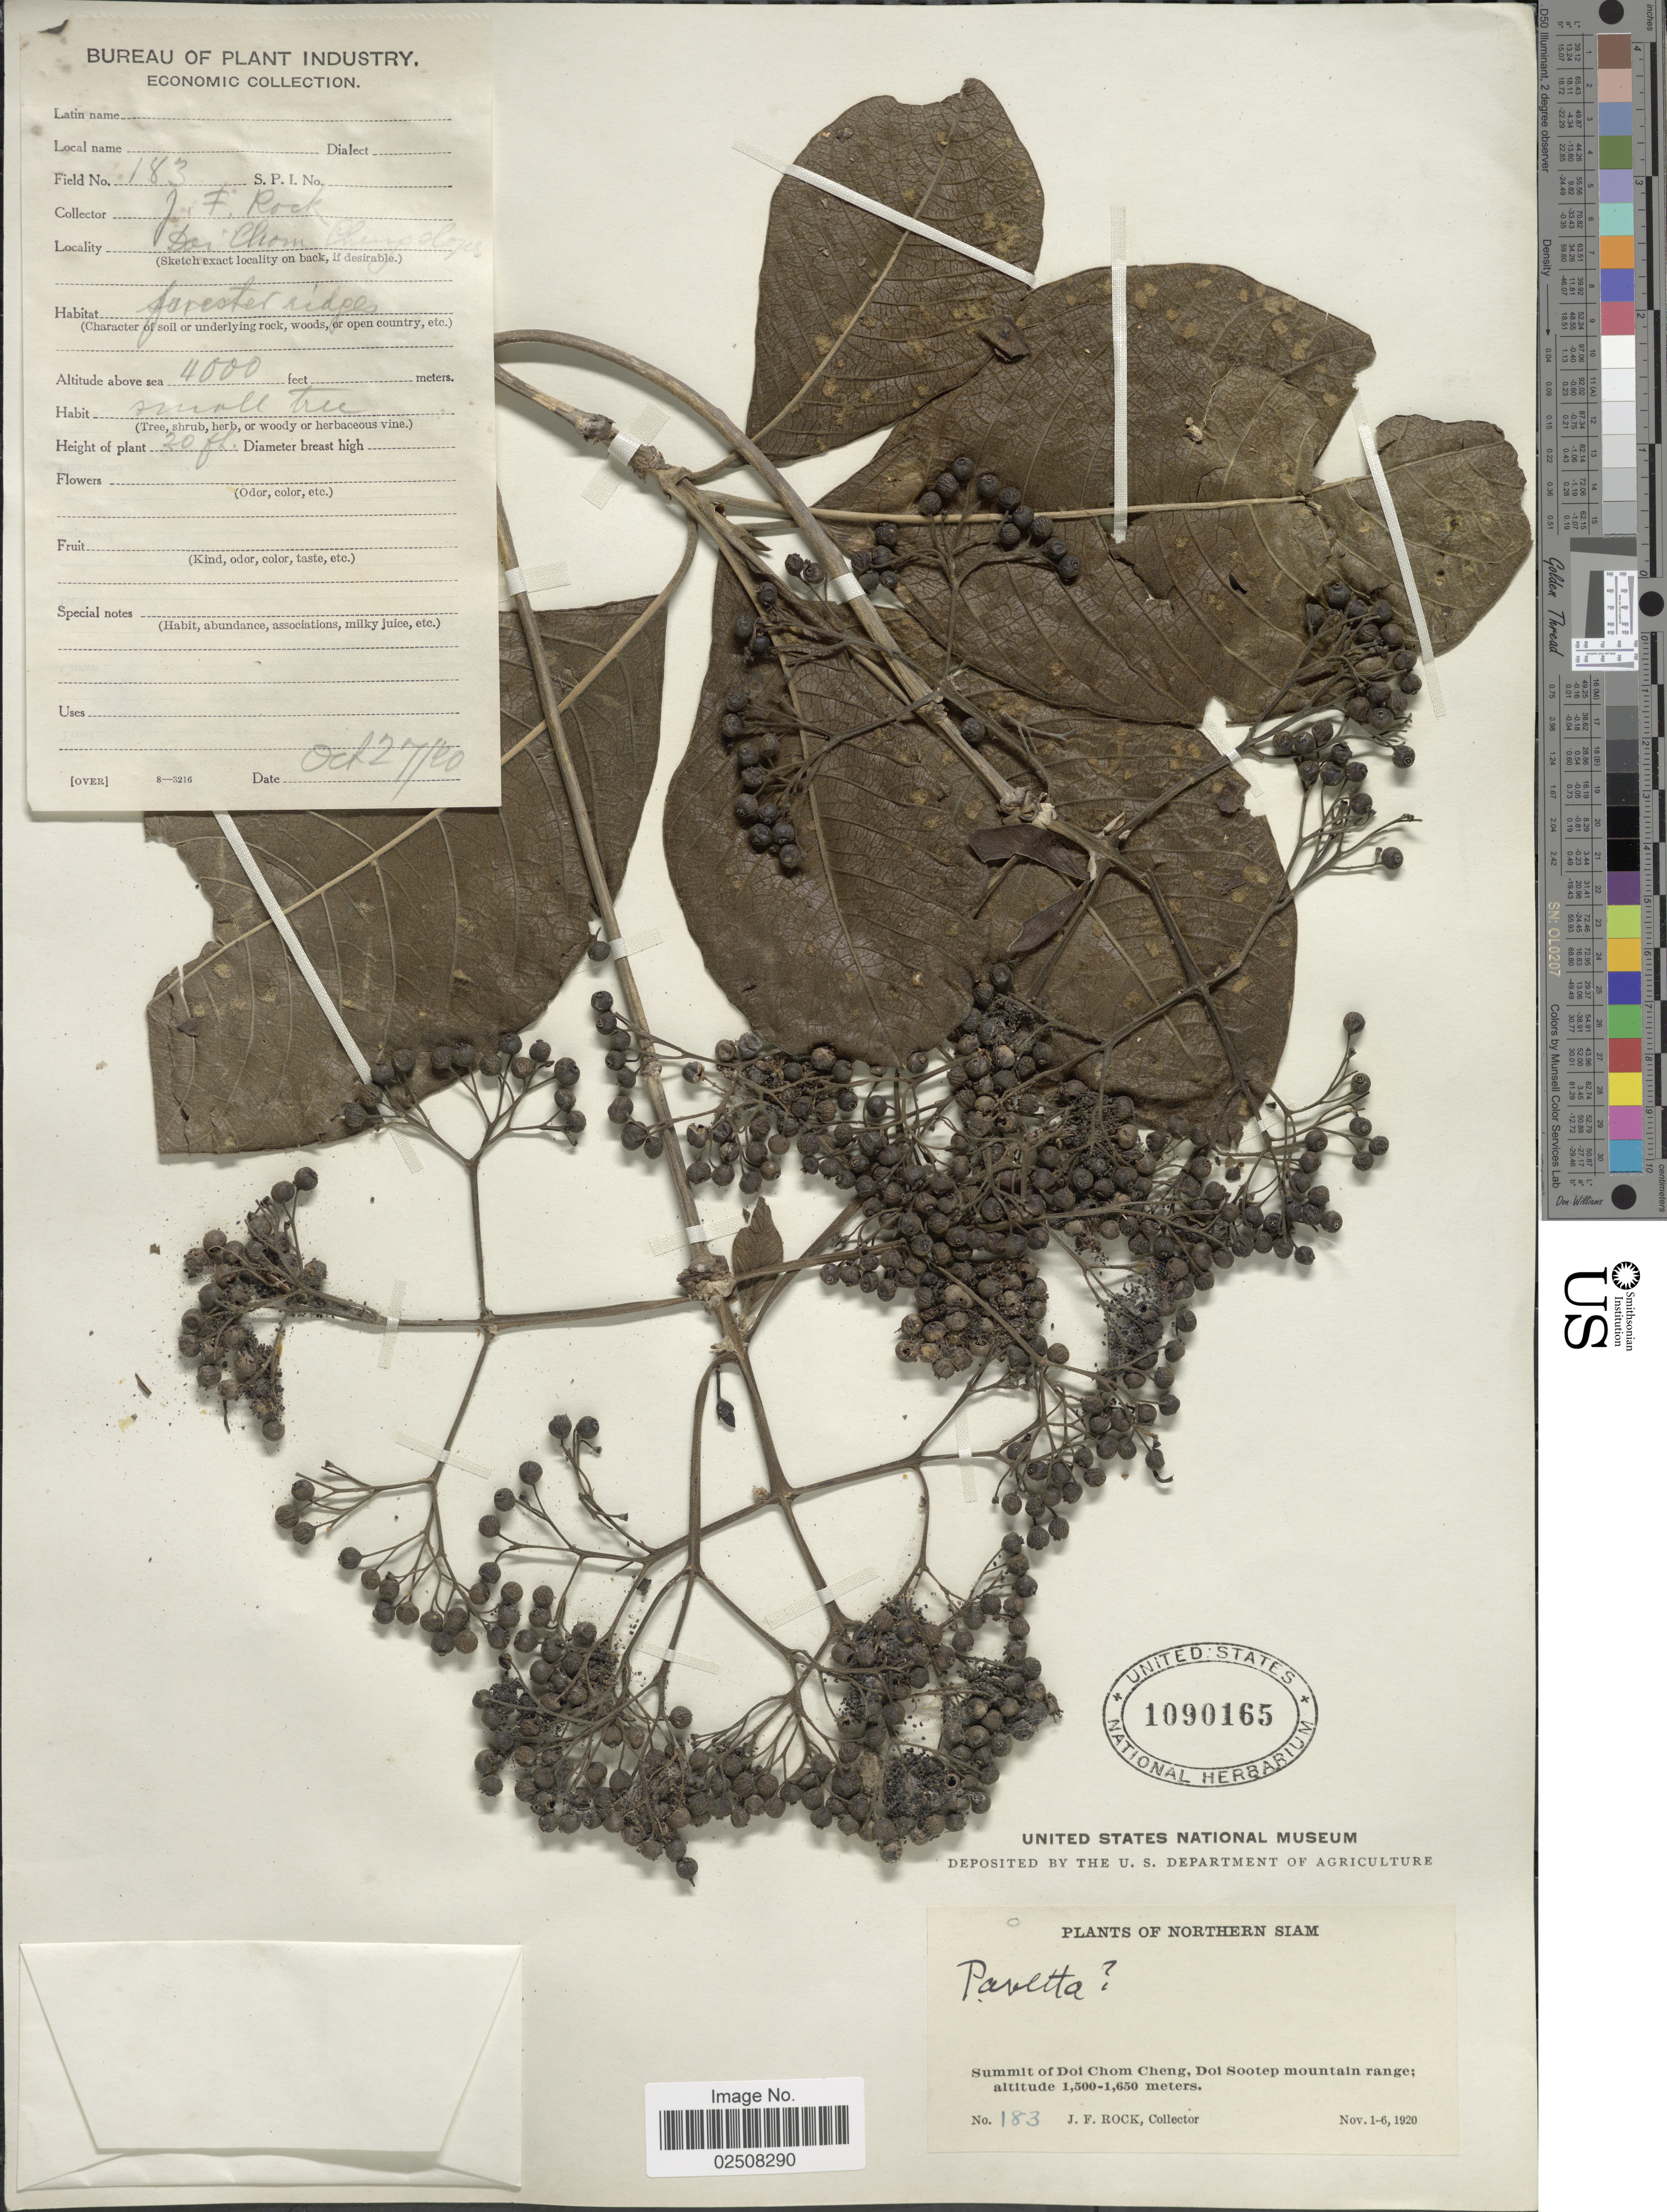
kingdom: Plantae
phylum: Tracheophyta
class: Magnoliopsida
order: Gentianales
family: Rubiaceae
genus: Pavetta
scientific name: Pavetta sp.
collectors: J. Rock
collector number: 183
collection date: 1920-10-27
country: Thailand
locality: Northern Siam, Summit of Doi Chom Cheng, Doi Sootep mountain range, Doi Chom, Cheng slope, forested ridges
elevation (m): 1219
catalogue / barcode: US 1090165